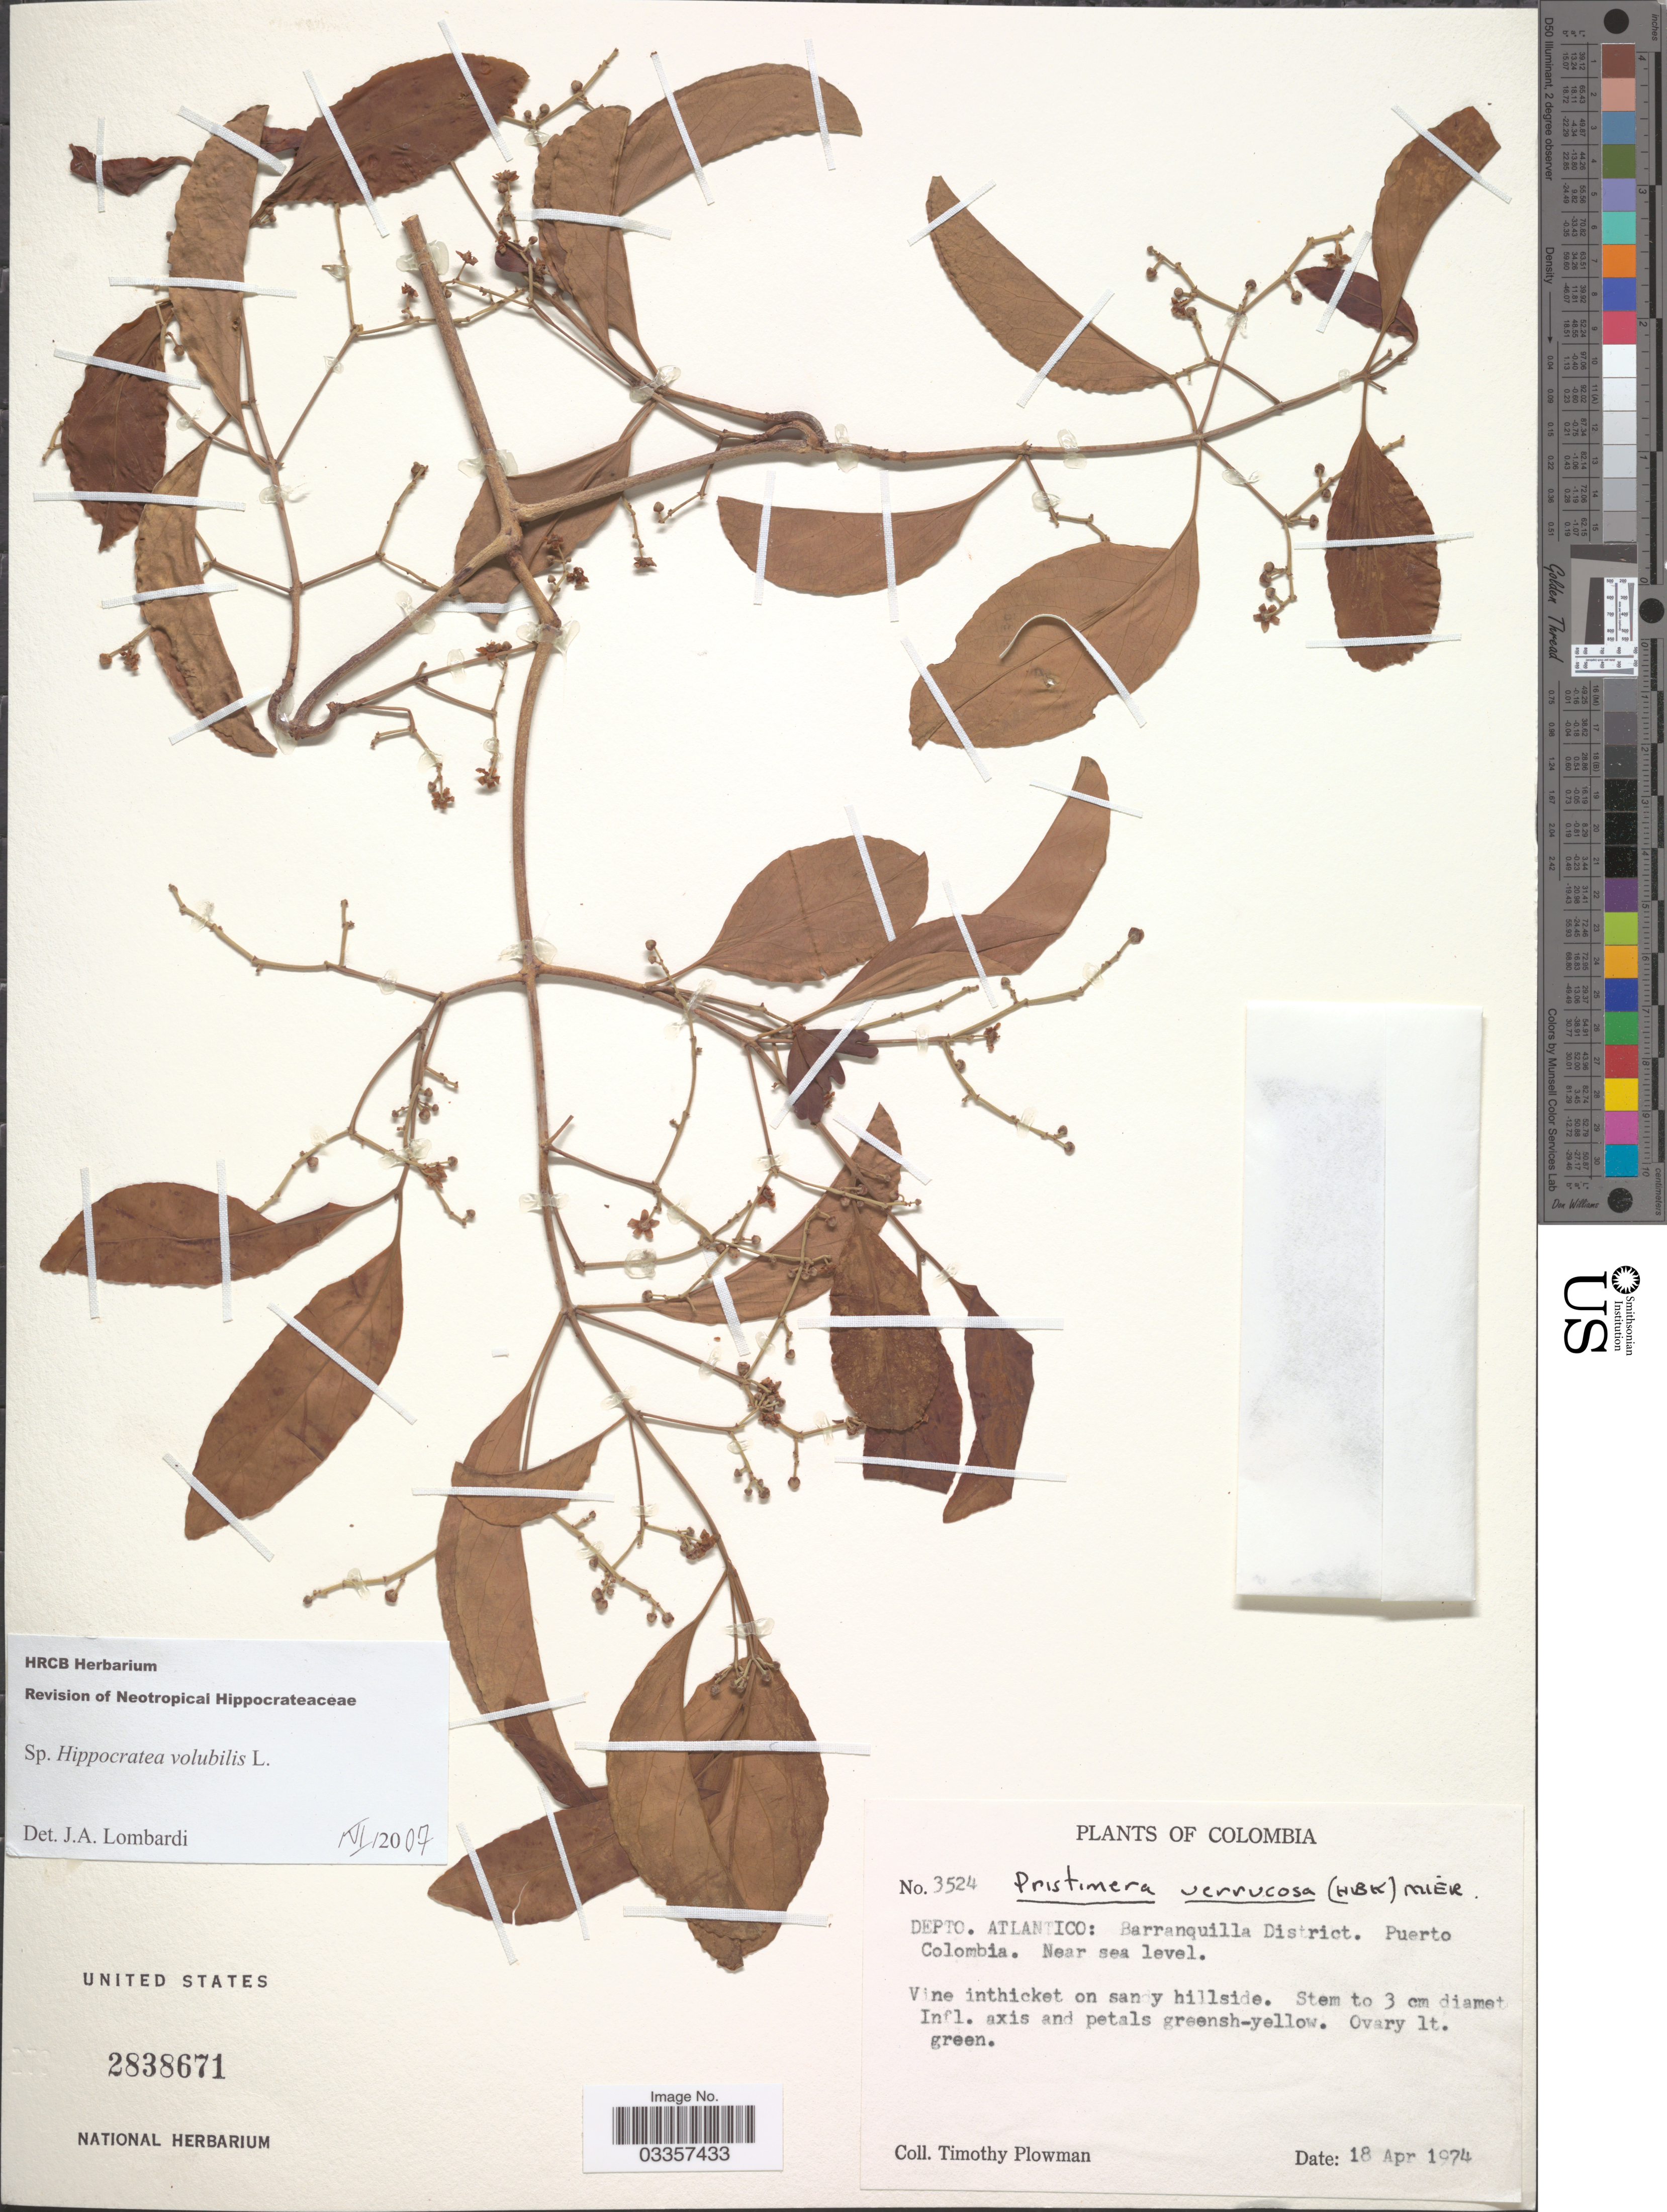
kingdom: Plantae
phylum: Tracheophyta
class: Magnoliopsida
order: Celastrales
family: Celastraceae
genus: Hippocratea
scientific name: Hippocratea volubilis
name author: L.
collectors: T. Plowman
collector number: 3524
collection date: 1974-04-18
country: Colombia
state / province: Atlántico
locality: Depto. Atlantico: Barranquilla District. Puerto Colombia.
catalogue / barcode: US 2838671